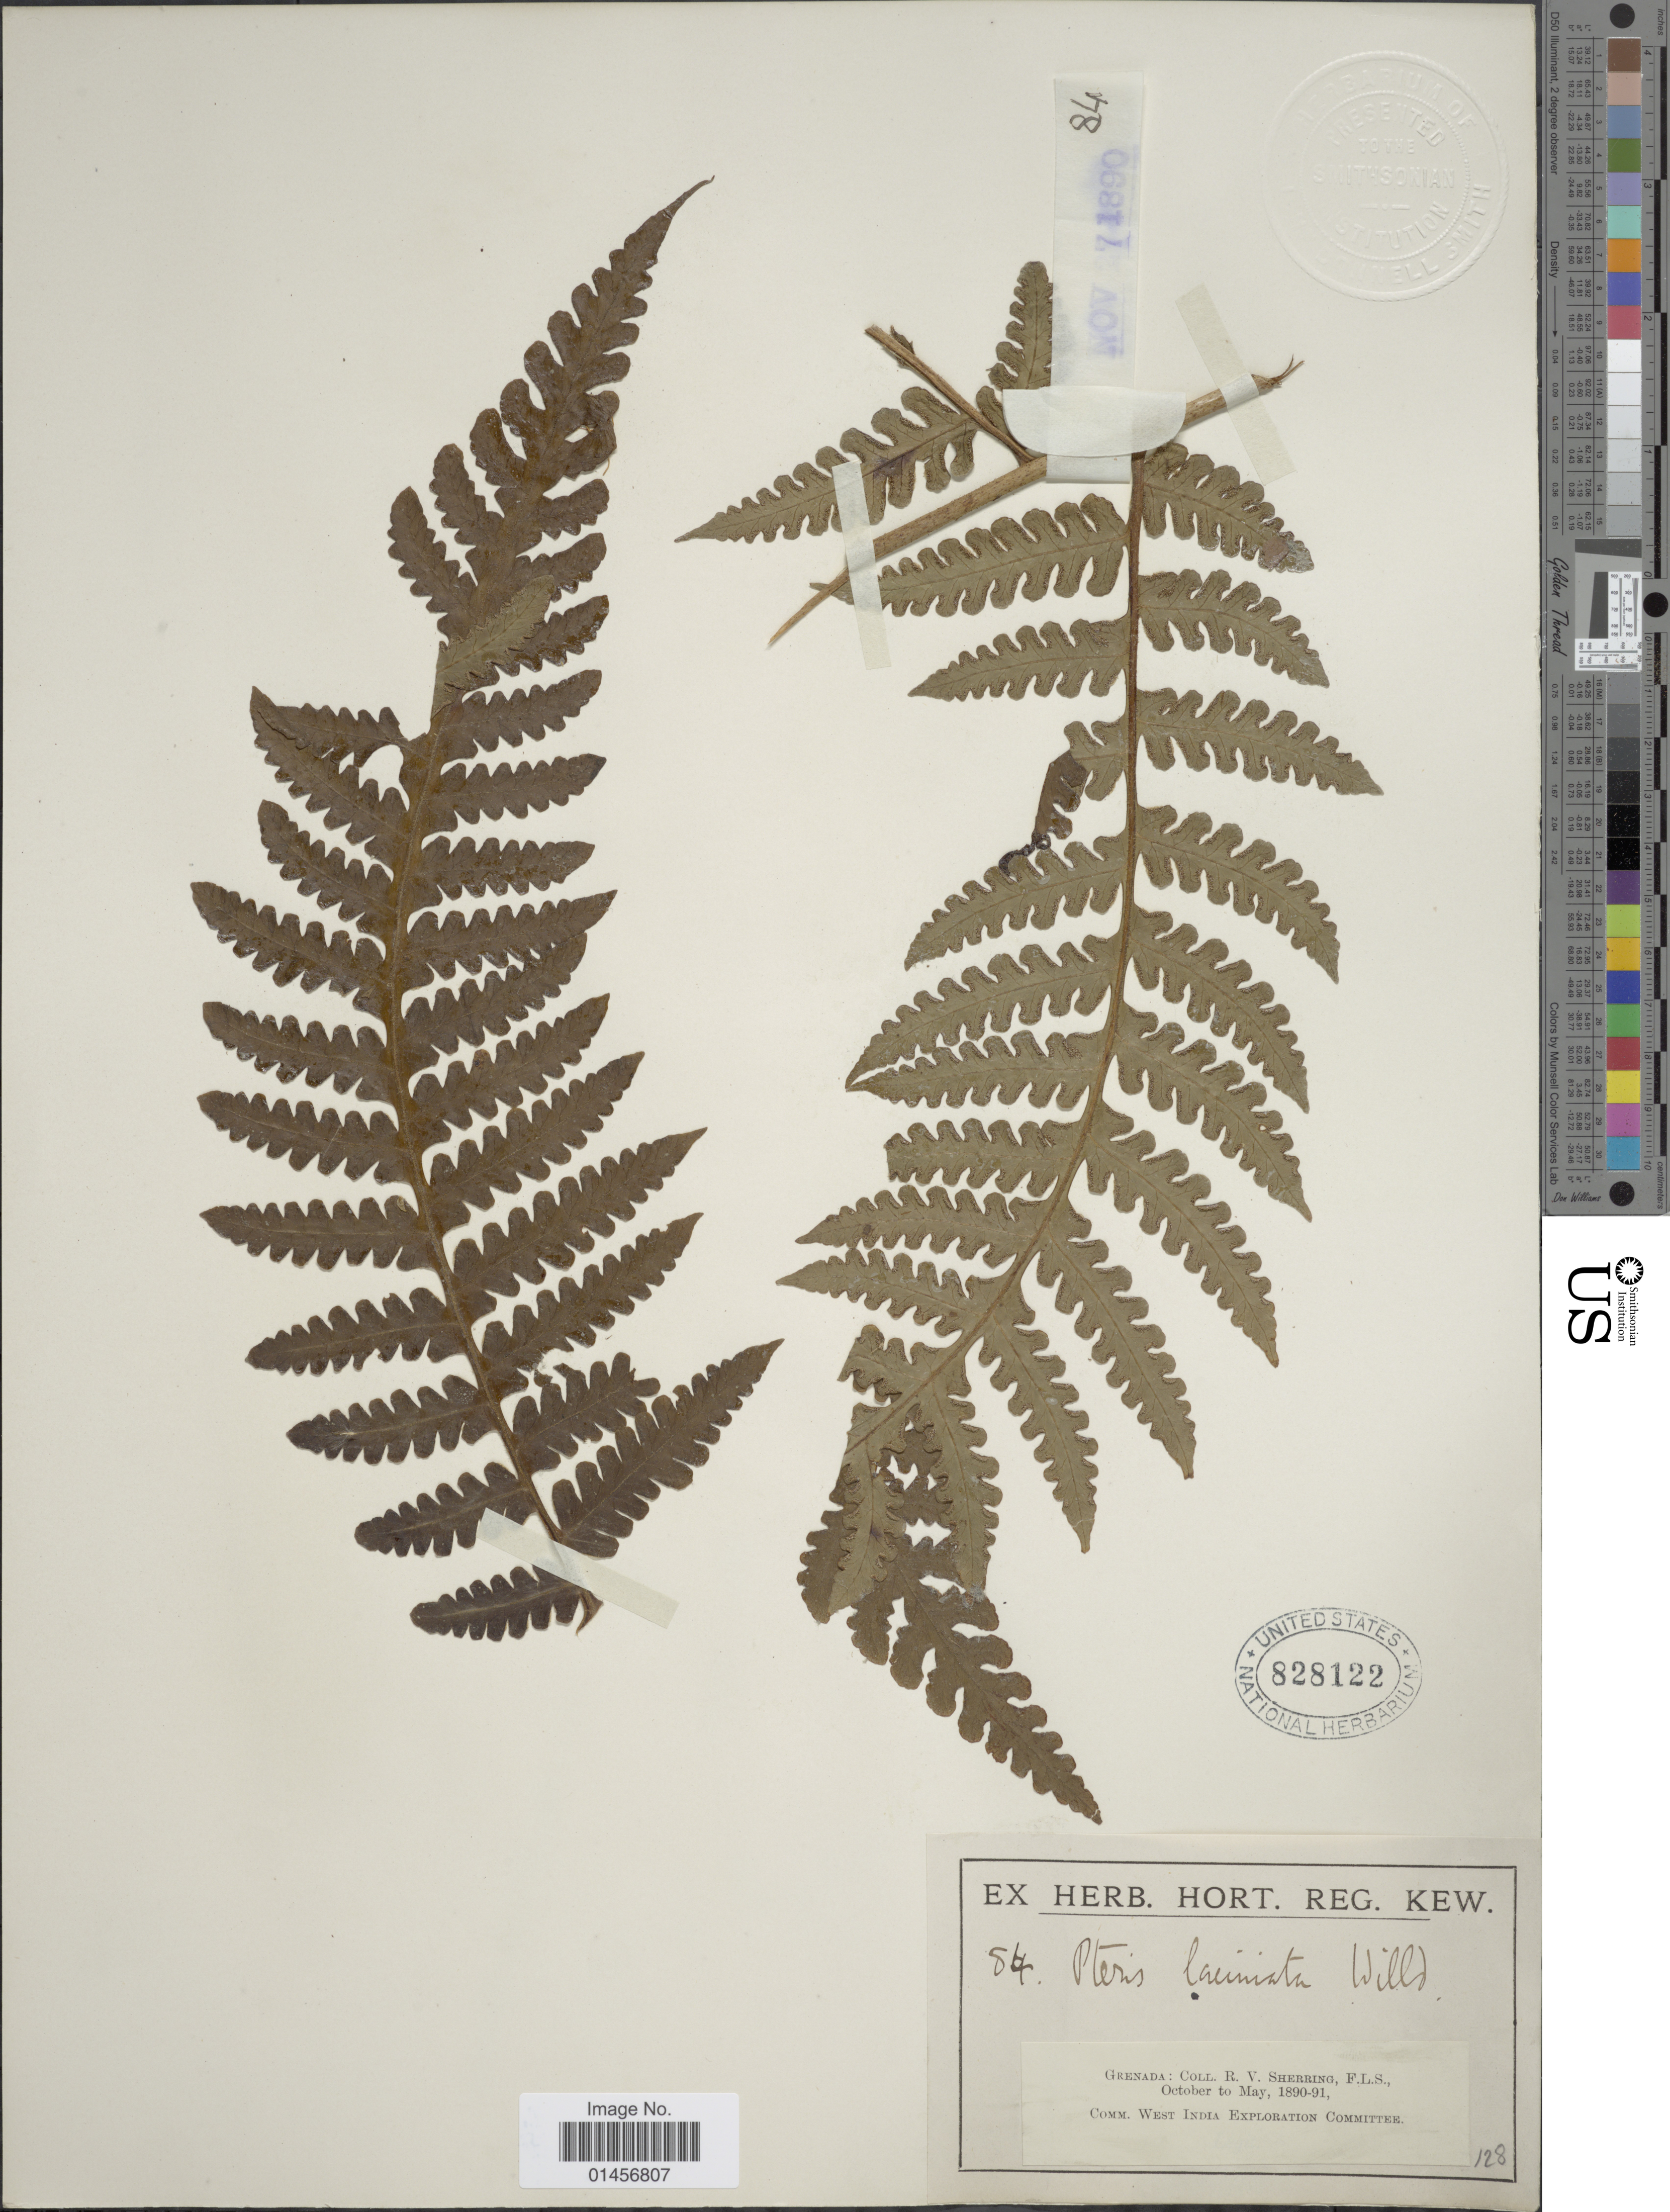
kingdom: Plantae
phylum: Tracheophyta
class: Polypodiopsida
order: Polypodiales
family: Lonchitidaceae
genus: Lonchitis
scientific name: Lonchitis hirsuta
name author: L.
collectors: R. Sherring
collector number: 128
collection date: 1890-05/1891-05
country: Grenada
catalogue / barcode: US 828122